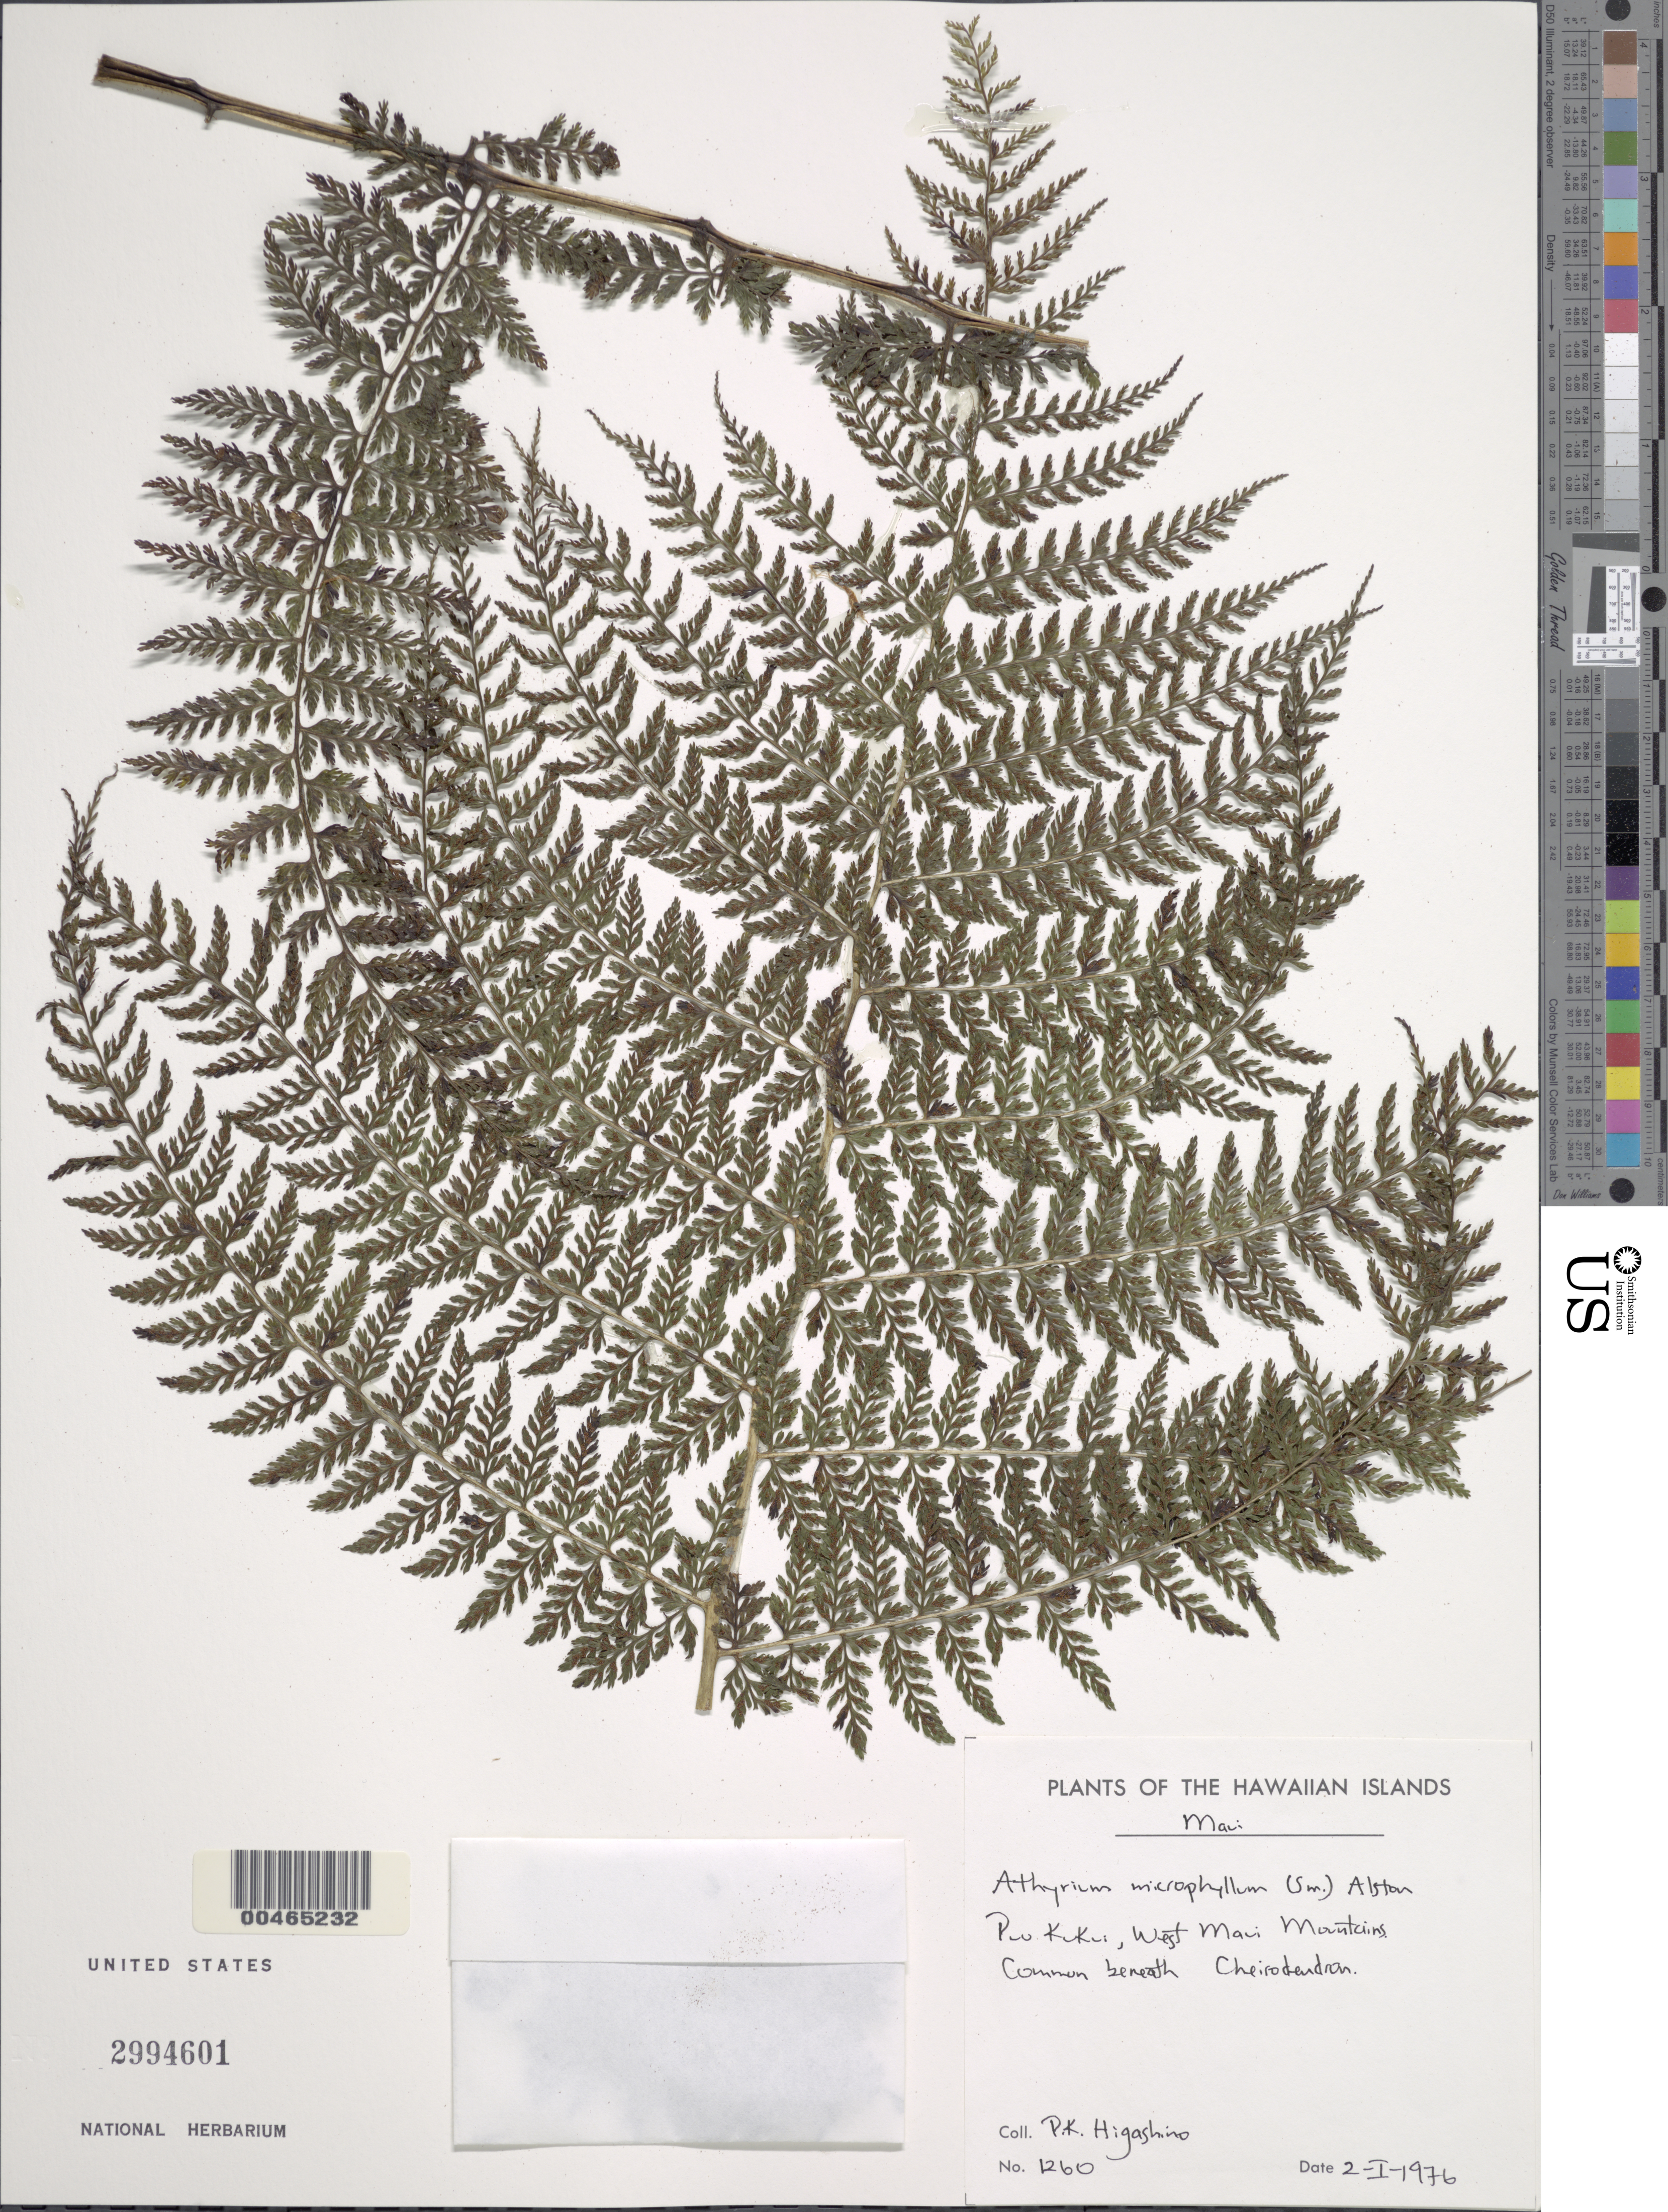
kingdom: Plantae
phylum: Tracheophyta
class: Polypodiopsida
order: Polypodiales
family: Athyriaceae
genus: Athyrium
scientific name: Athyrium microphyllum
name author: (Sm.) Alston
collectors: P. Higashino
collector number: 1260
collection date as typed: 2 Jan 1976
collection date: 1976-01-02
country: United States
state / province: Hawaii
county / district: Maui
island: Maui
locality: Puu Kukui, W Maui Mountains, Maui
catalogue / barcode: US 2994601